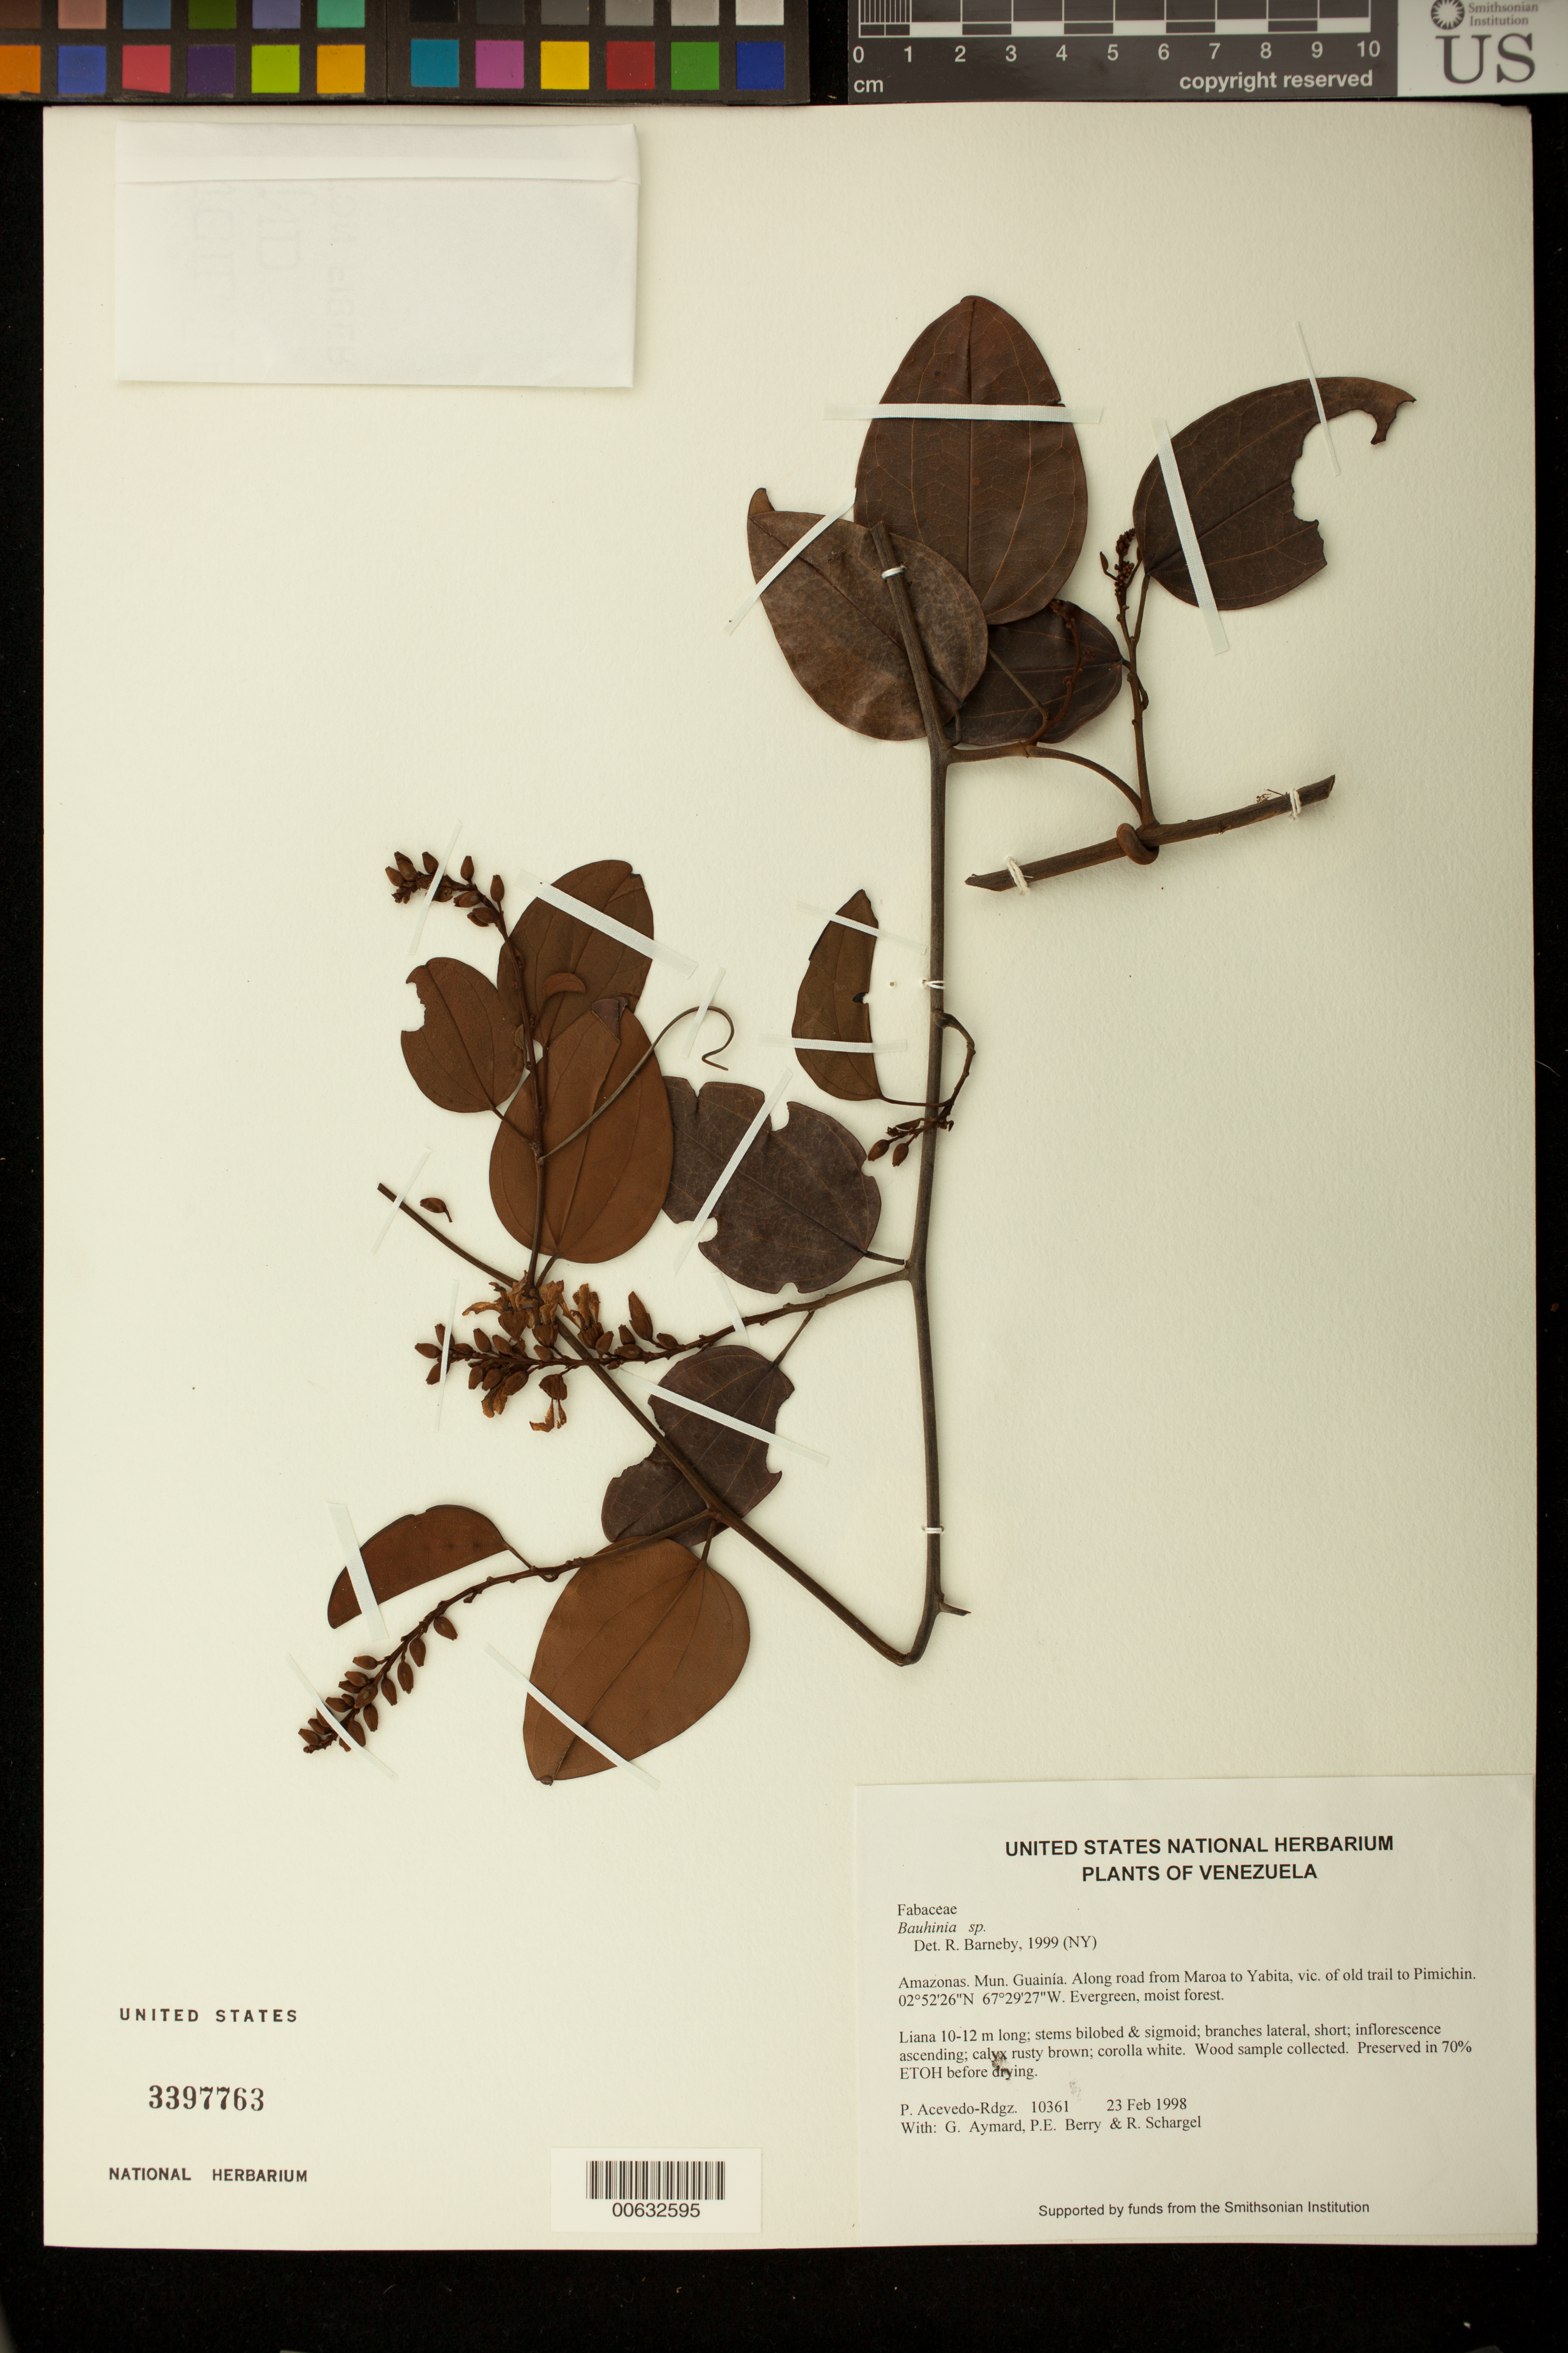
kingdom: Plantae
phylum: Tracheophyta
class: Magnoliopsida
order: Fabales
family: Fabaceae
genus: Schnella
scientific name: Schnella guianensis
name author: (Aubl.) Wunderlin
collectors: P. Acevedo-Rodr., G. A. Aymard, P. E. Berry & R. Schargel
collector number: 10361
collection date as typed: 23 Feb 1998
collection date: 1998-02-23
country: Venezuela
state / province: Amazonas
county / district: Maroa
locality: Along road from Maroa to Yabita, vic. of old trail to Pimichin.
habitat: Evergreen, moist forest.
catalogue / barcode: US 3397763